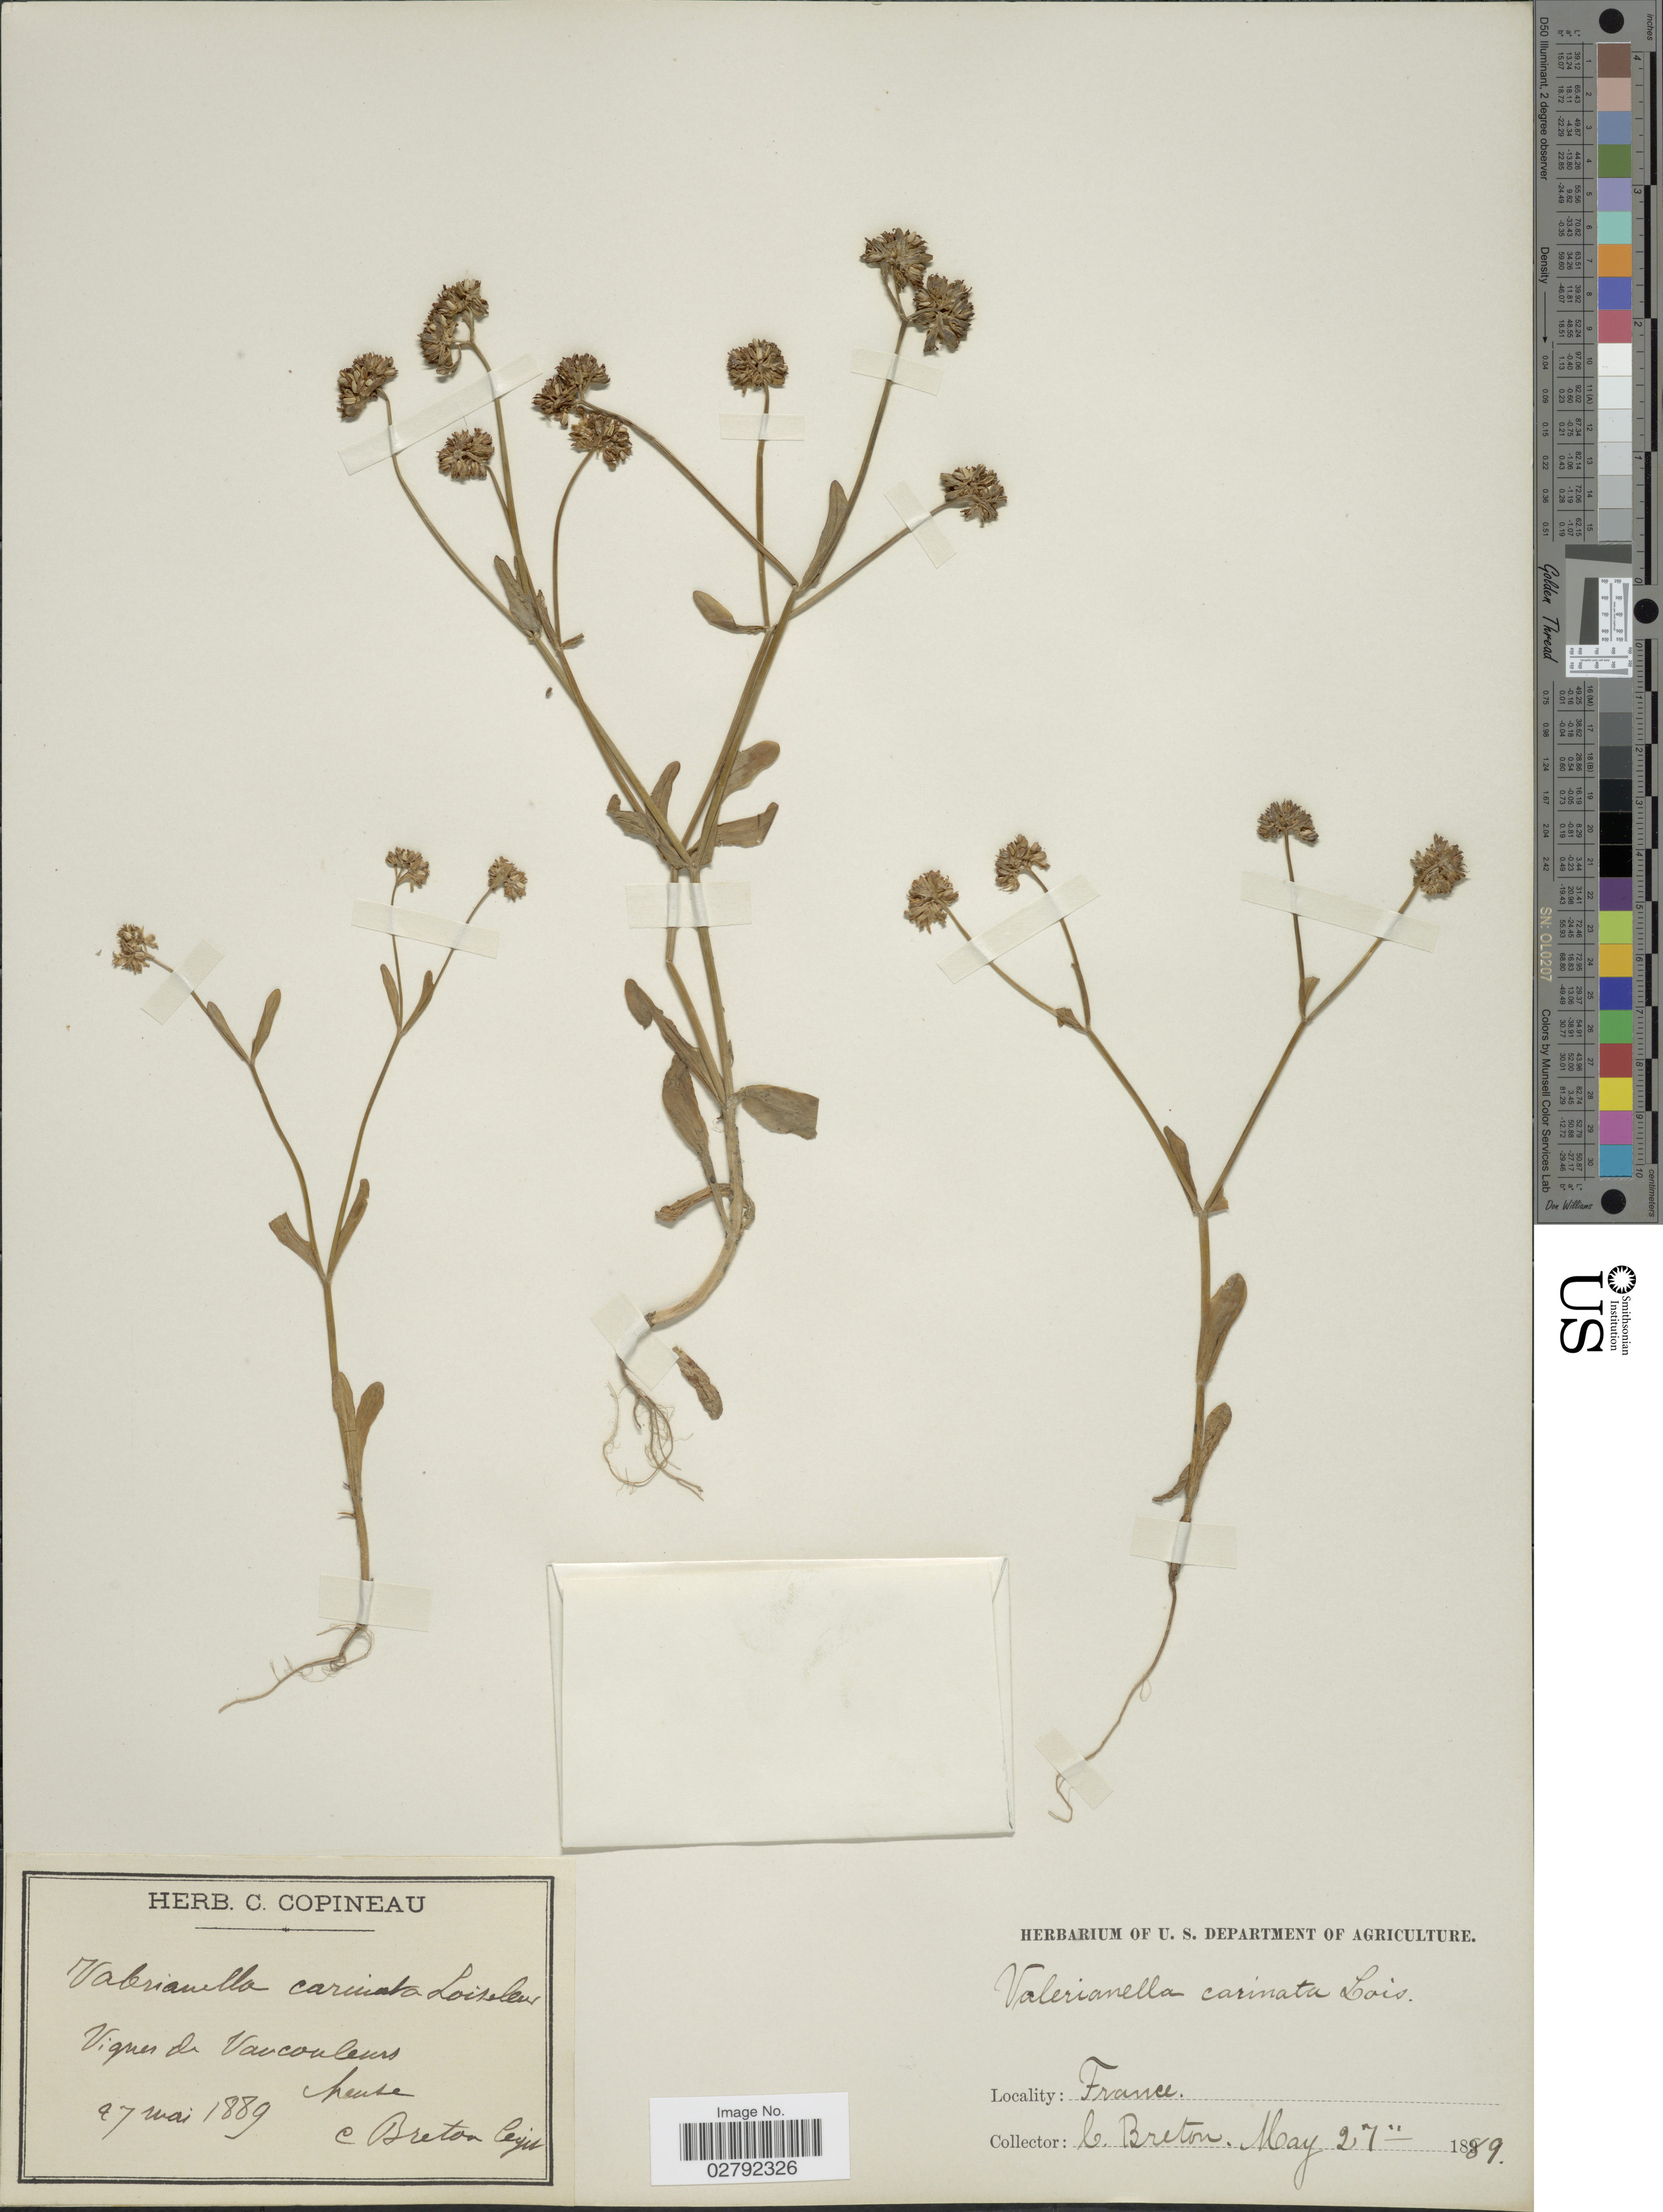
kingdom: Plantae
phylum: Tracheophyta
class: Magnoliopsida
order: Dipsacales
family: Caprifoliaceae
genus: Valerianella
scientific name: Valerianella carinata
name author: Loisel.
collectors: C. Breton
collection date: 1889-05-27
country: France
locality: Vignes de Vaucouleurs haute.